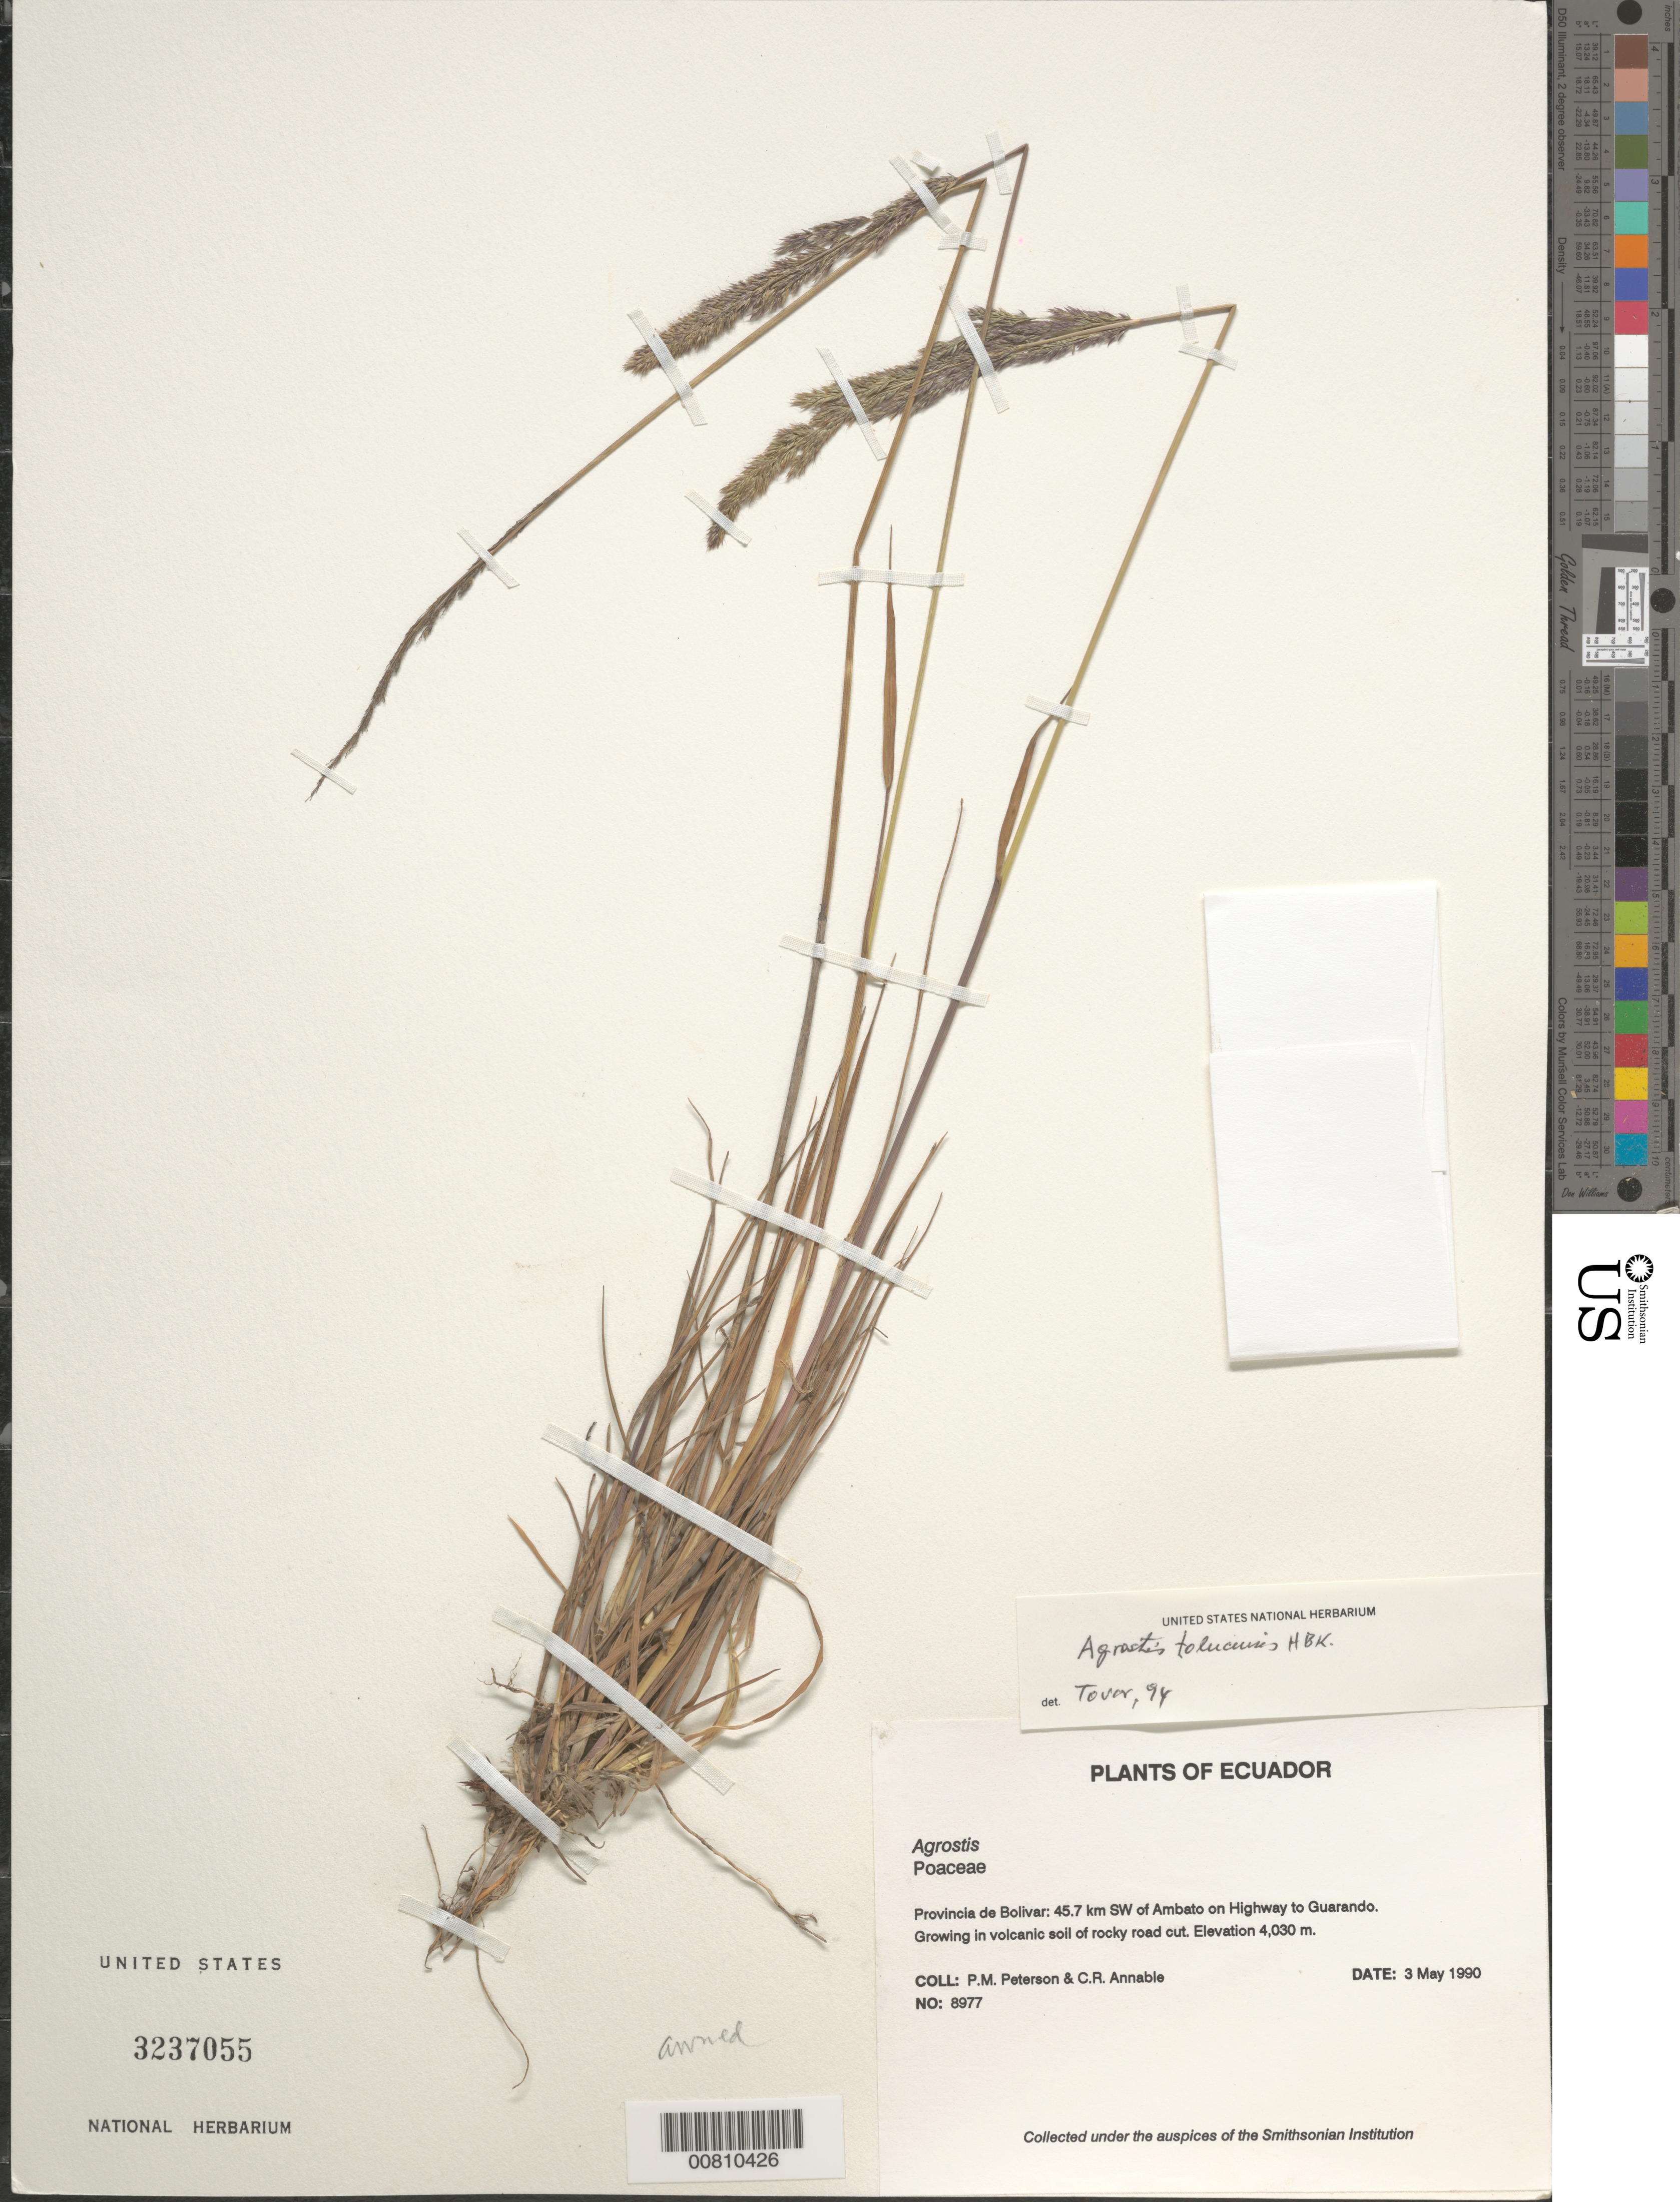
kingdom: Plantae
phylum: Tracheophyta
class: Liliopsida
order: Poales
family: Poaceae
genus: Agrostis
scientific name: Agrostis tolucensis Kunth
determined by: Tovar, Óscar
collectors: P. M. Peterson & C. R. Annable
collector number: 08977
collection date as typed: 03 May 1990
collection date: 1990-05-03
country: Ecuador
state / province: Bolivar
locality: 45.7 km SW of Ambato on Highway to Guarando.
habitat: Growing in volcanic soil of rocky road cut.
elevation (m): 4030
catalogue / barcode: US 3237055